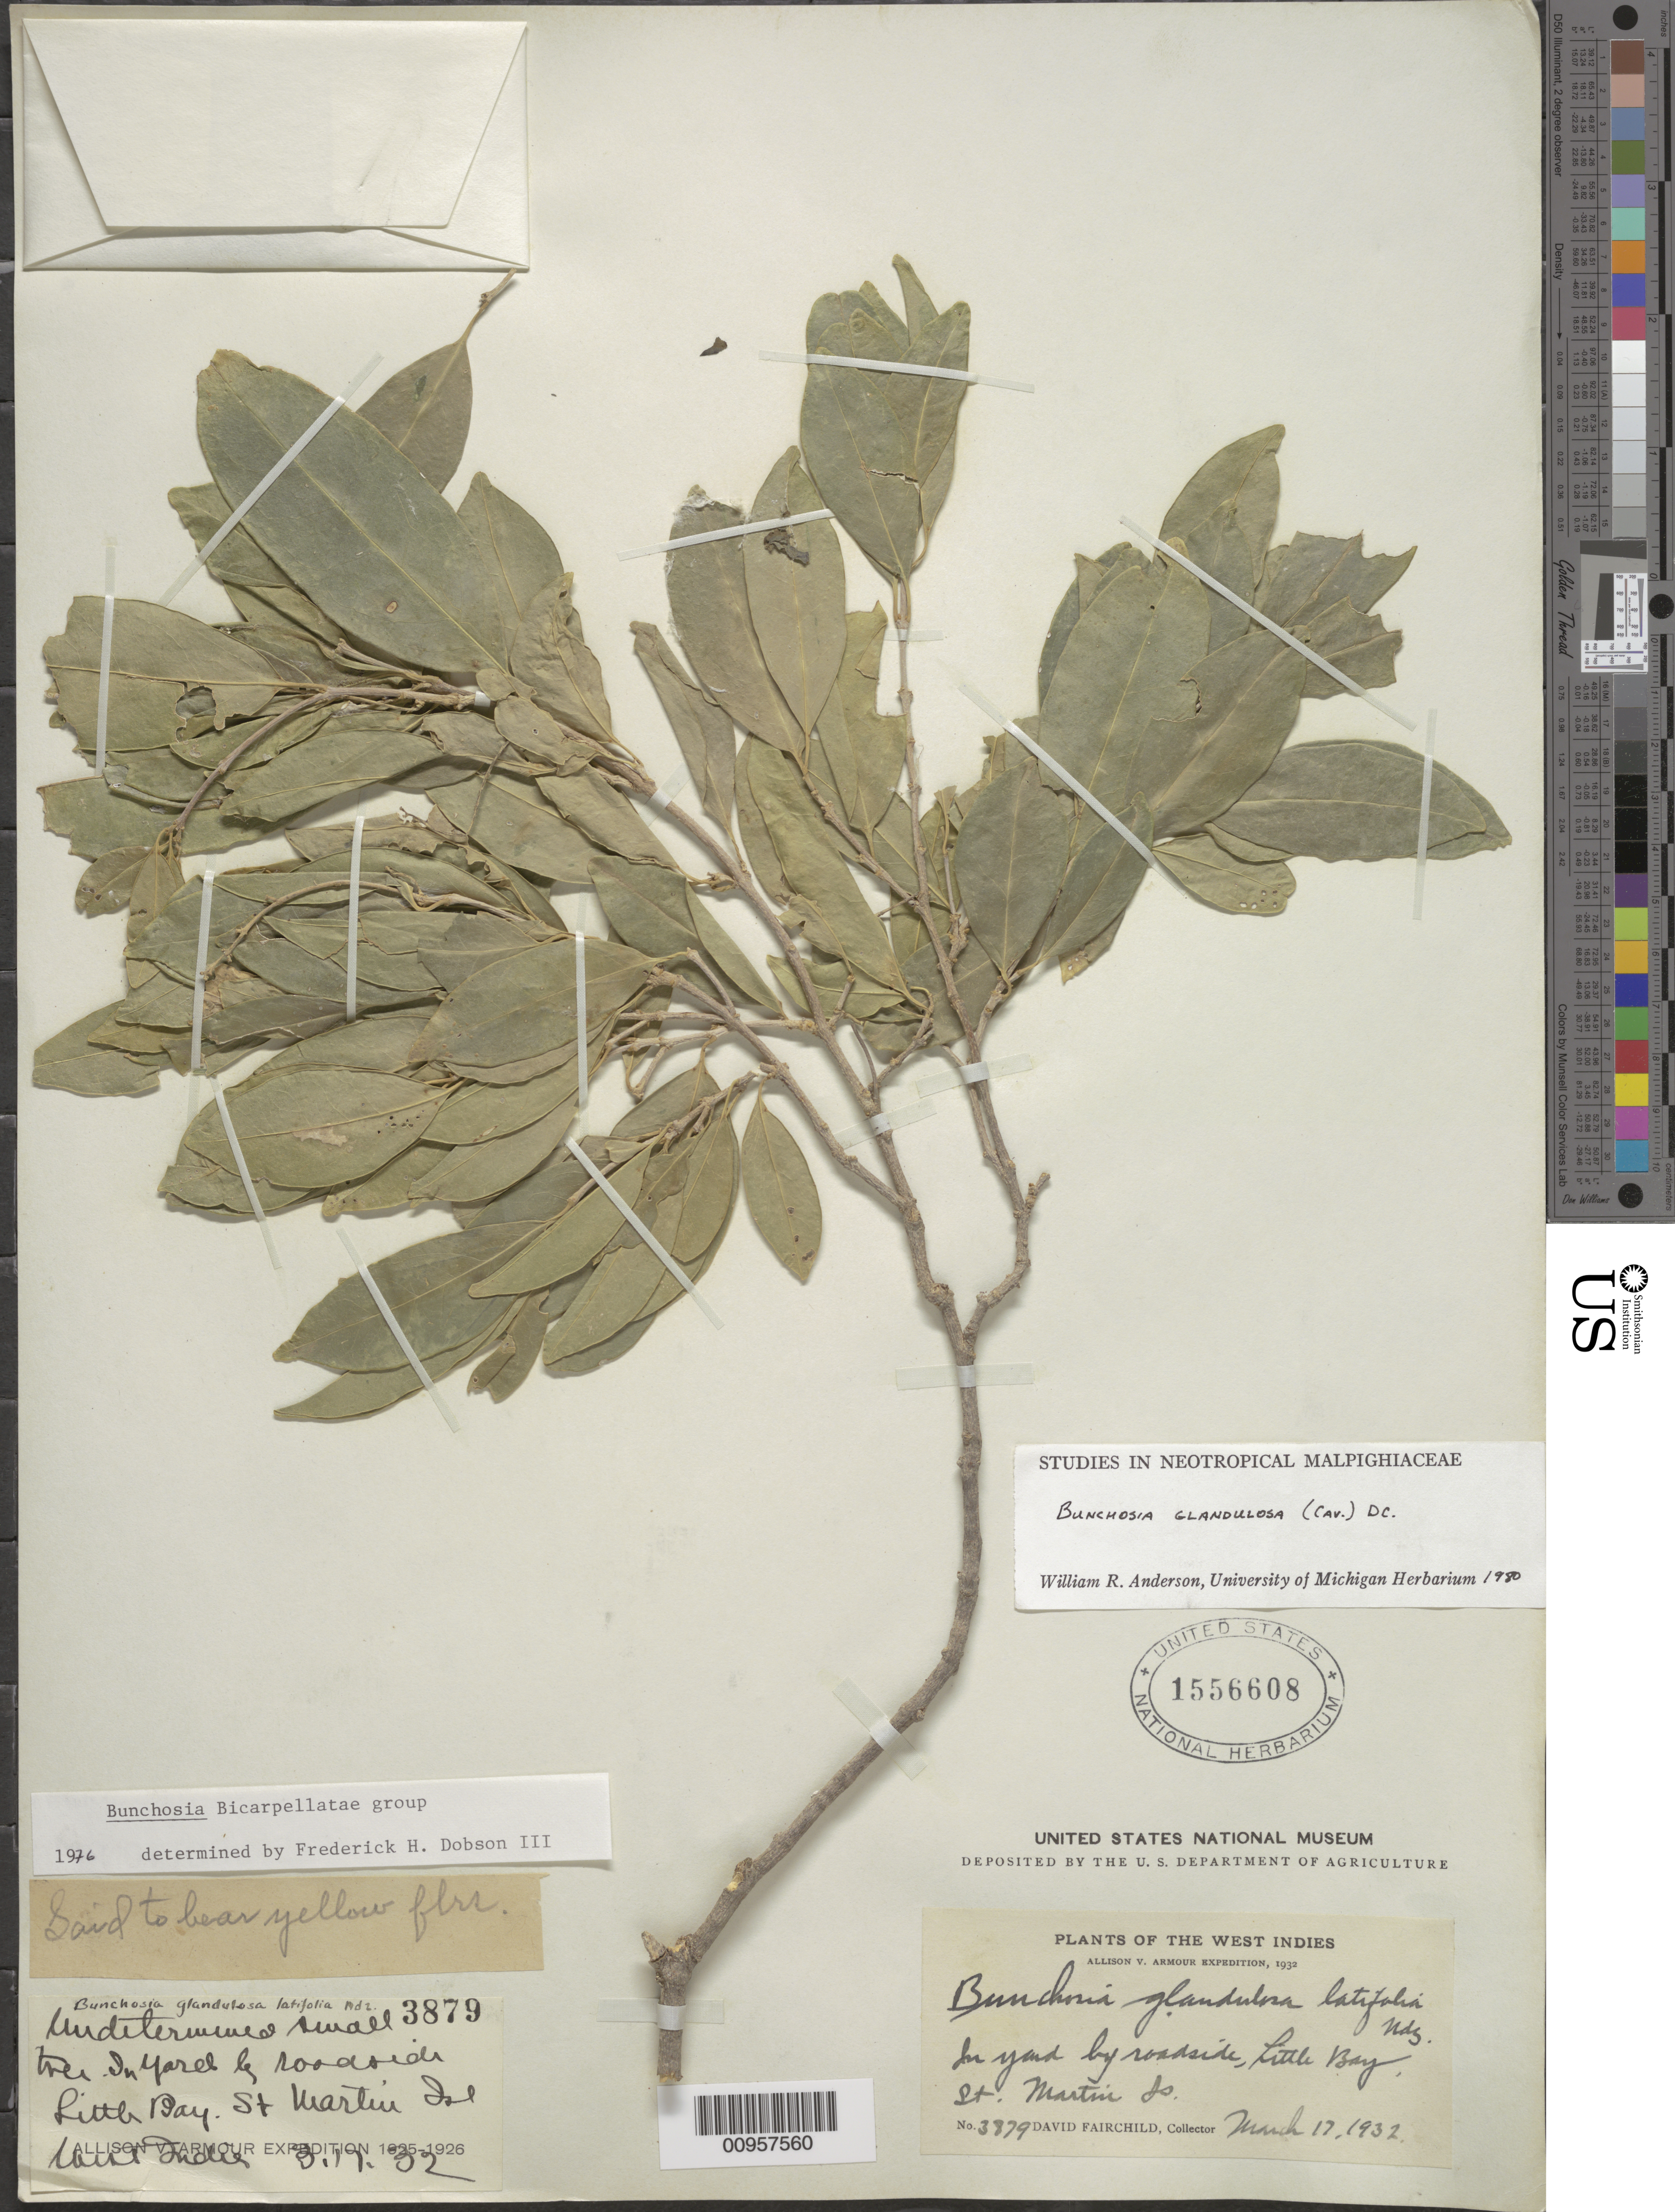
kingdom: Plantae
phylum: Tracheophyta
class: Magnoliopsida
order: Malpighiales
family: Malpighiaceae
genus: Bunchosia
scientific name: Bunchosia glandulosa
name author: (Cav.) DC.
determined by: Anderson, W. R., (MICH), University of Michigan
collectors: D. Fairchild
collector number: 3879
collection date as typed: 17 Mar 1932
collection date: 1932-03-17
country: Sint Maartin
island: Sint Maarten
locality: Little Bay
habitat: In yards by roadside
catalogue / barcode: US 1556608